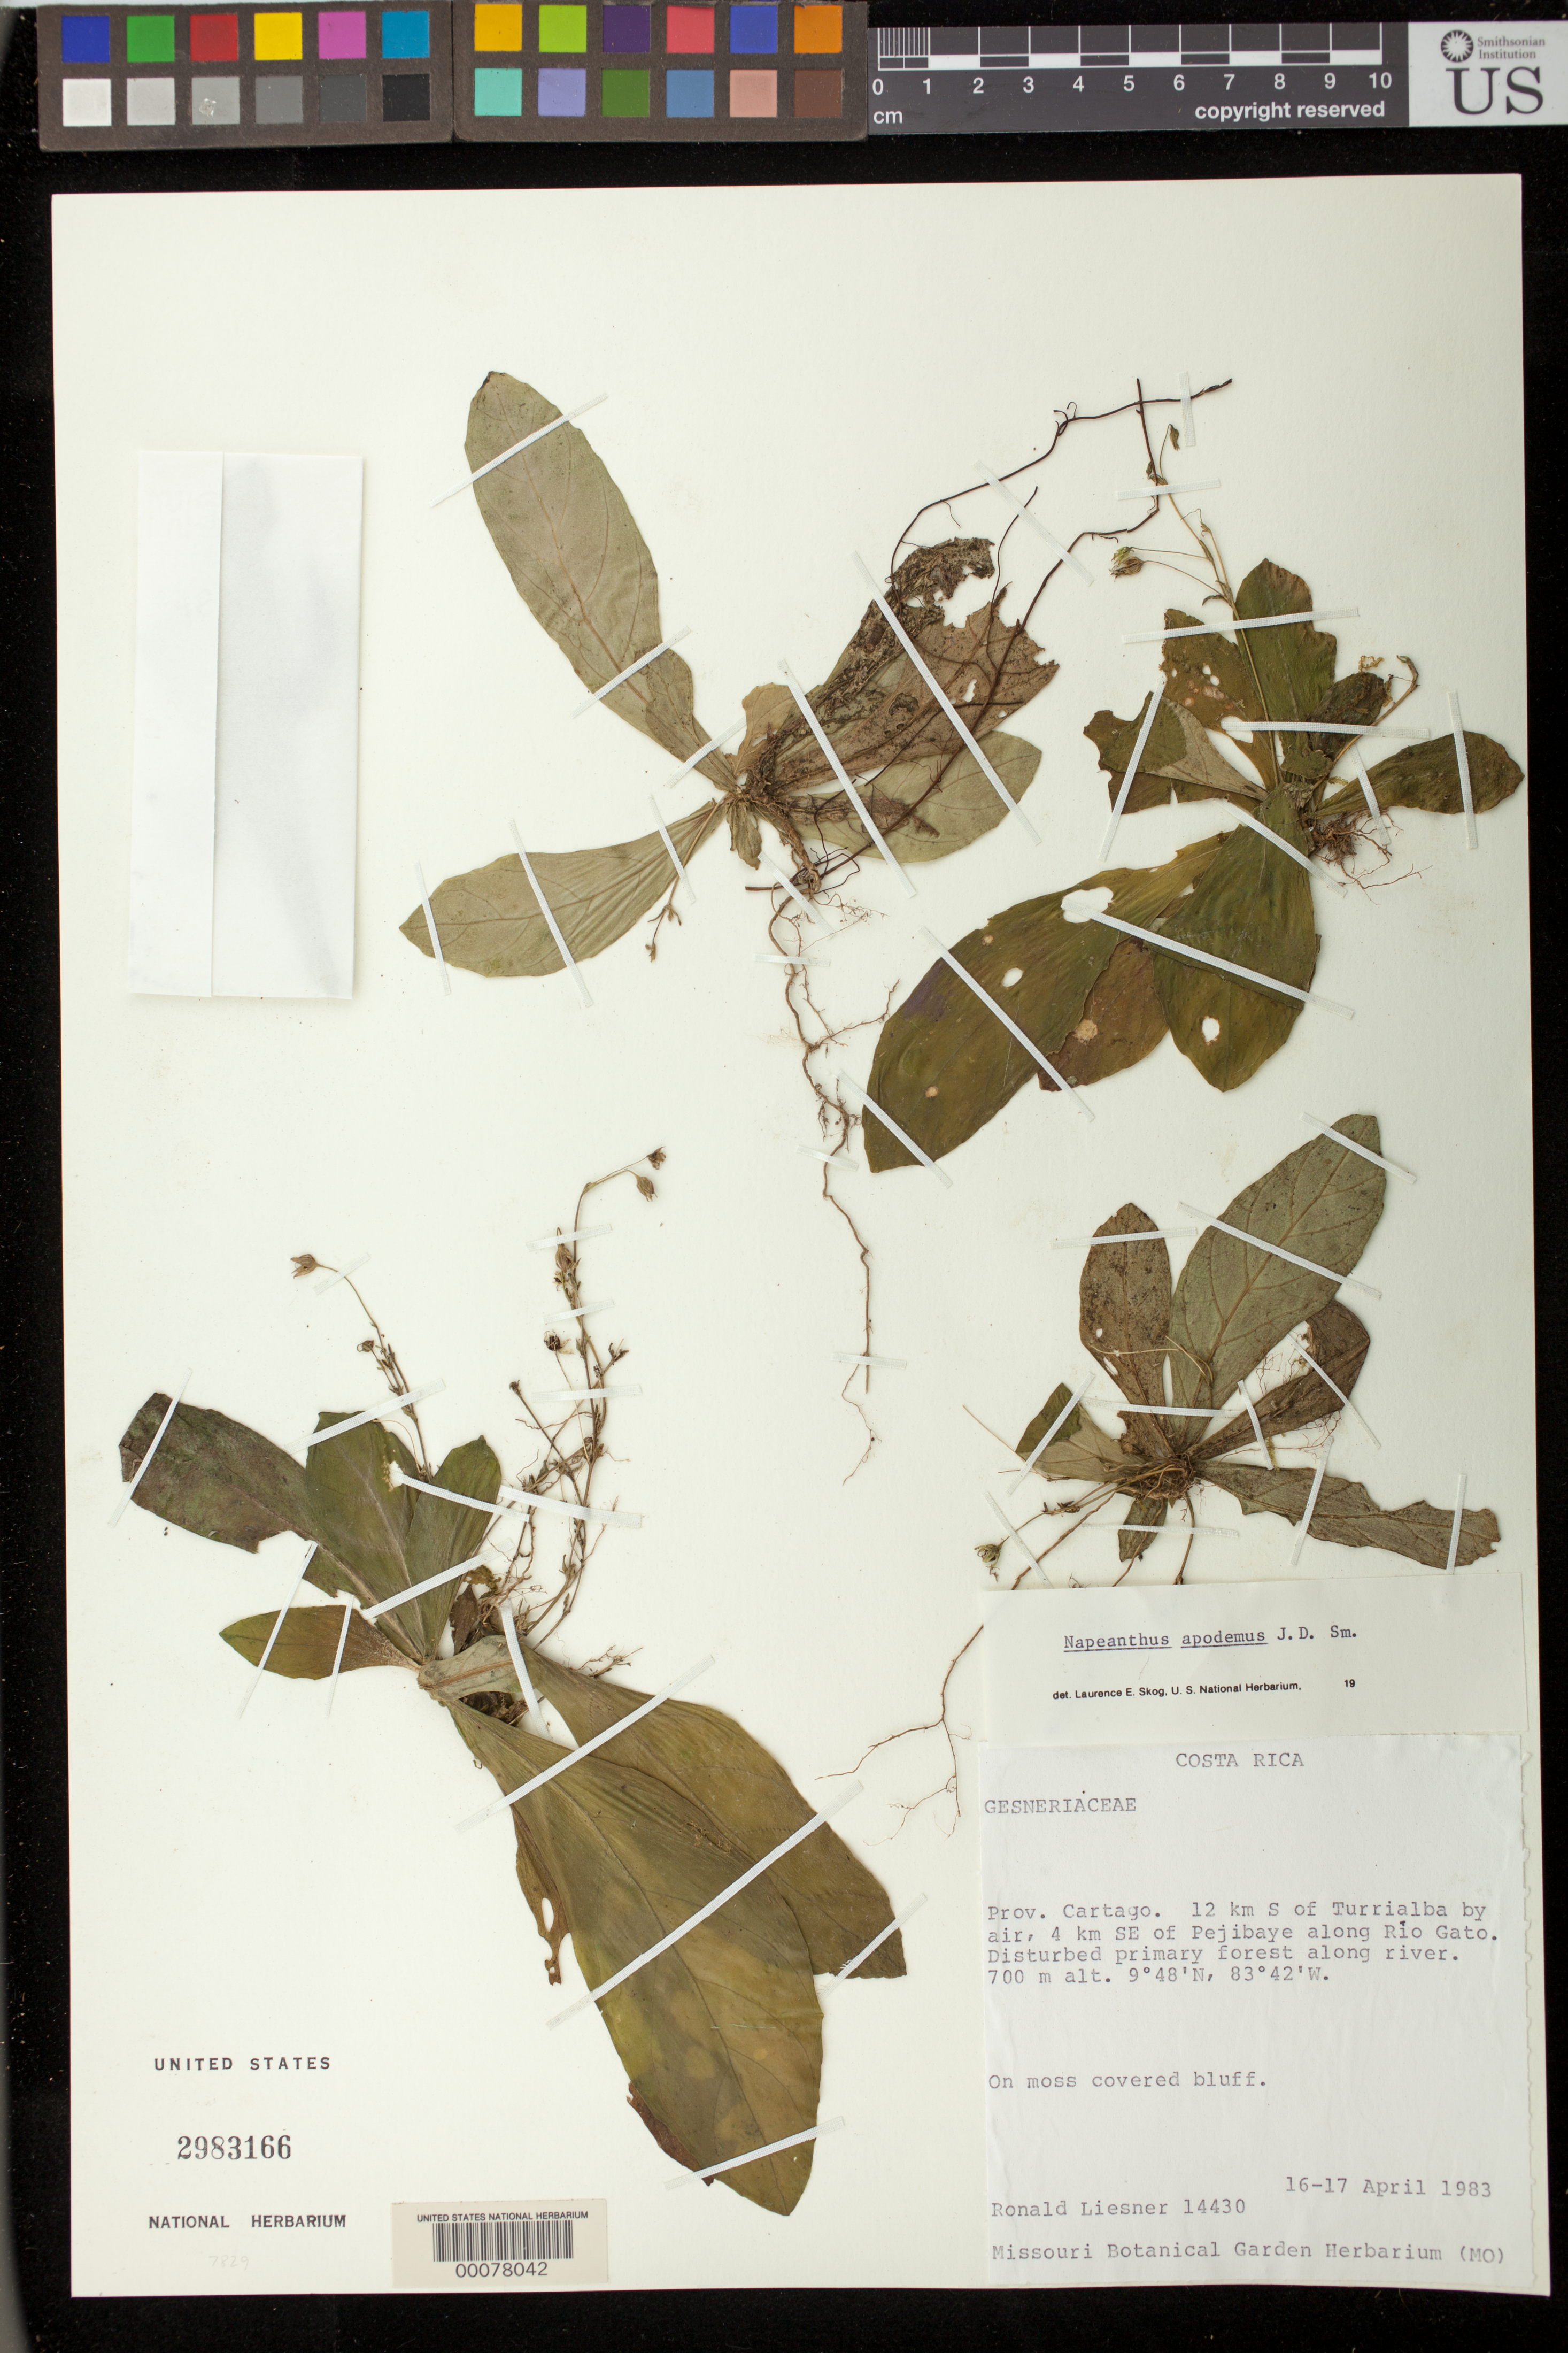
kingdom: Plantae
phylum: Tracheophyta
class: Magnoliopsida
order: Lamiales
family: Gesneriaceae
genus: Napeanthus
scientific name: Napeanthus apodemus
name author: Donn. Sm.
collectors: R. L. Liesner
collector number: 14430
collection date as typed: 16-17 Apr 1983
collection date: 1983-04-16/1983-04-17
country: Costa Rica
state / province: Cartago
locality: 12 km S of Turrialba by air, 4 km SE of Pejibaye along Rio Gato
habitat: Disturbed primary forest along river; on moss covered bluff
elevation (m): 700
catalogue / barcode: US 2983166